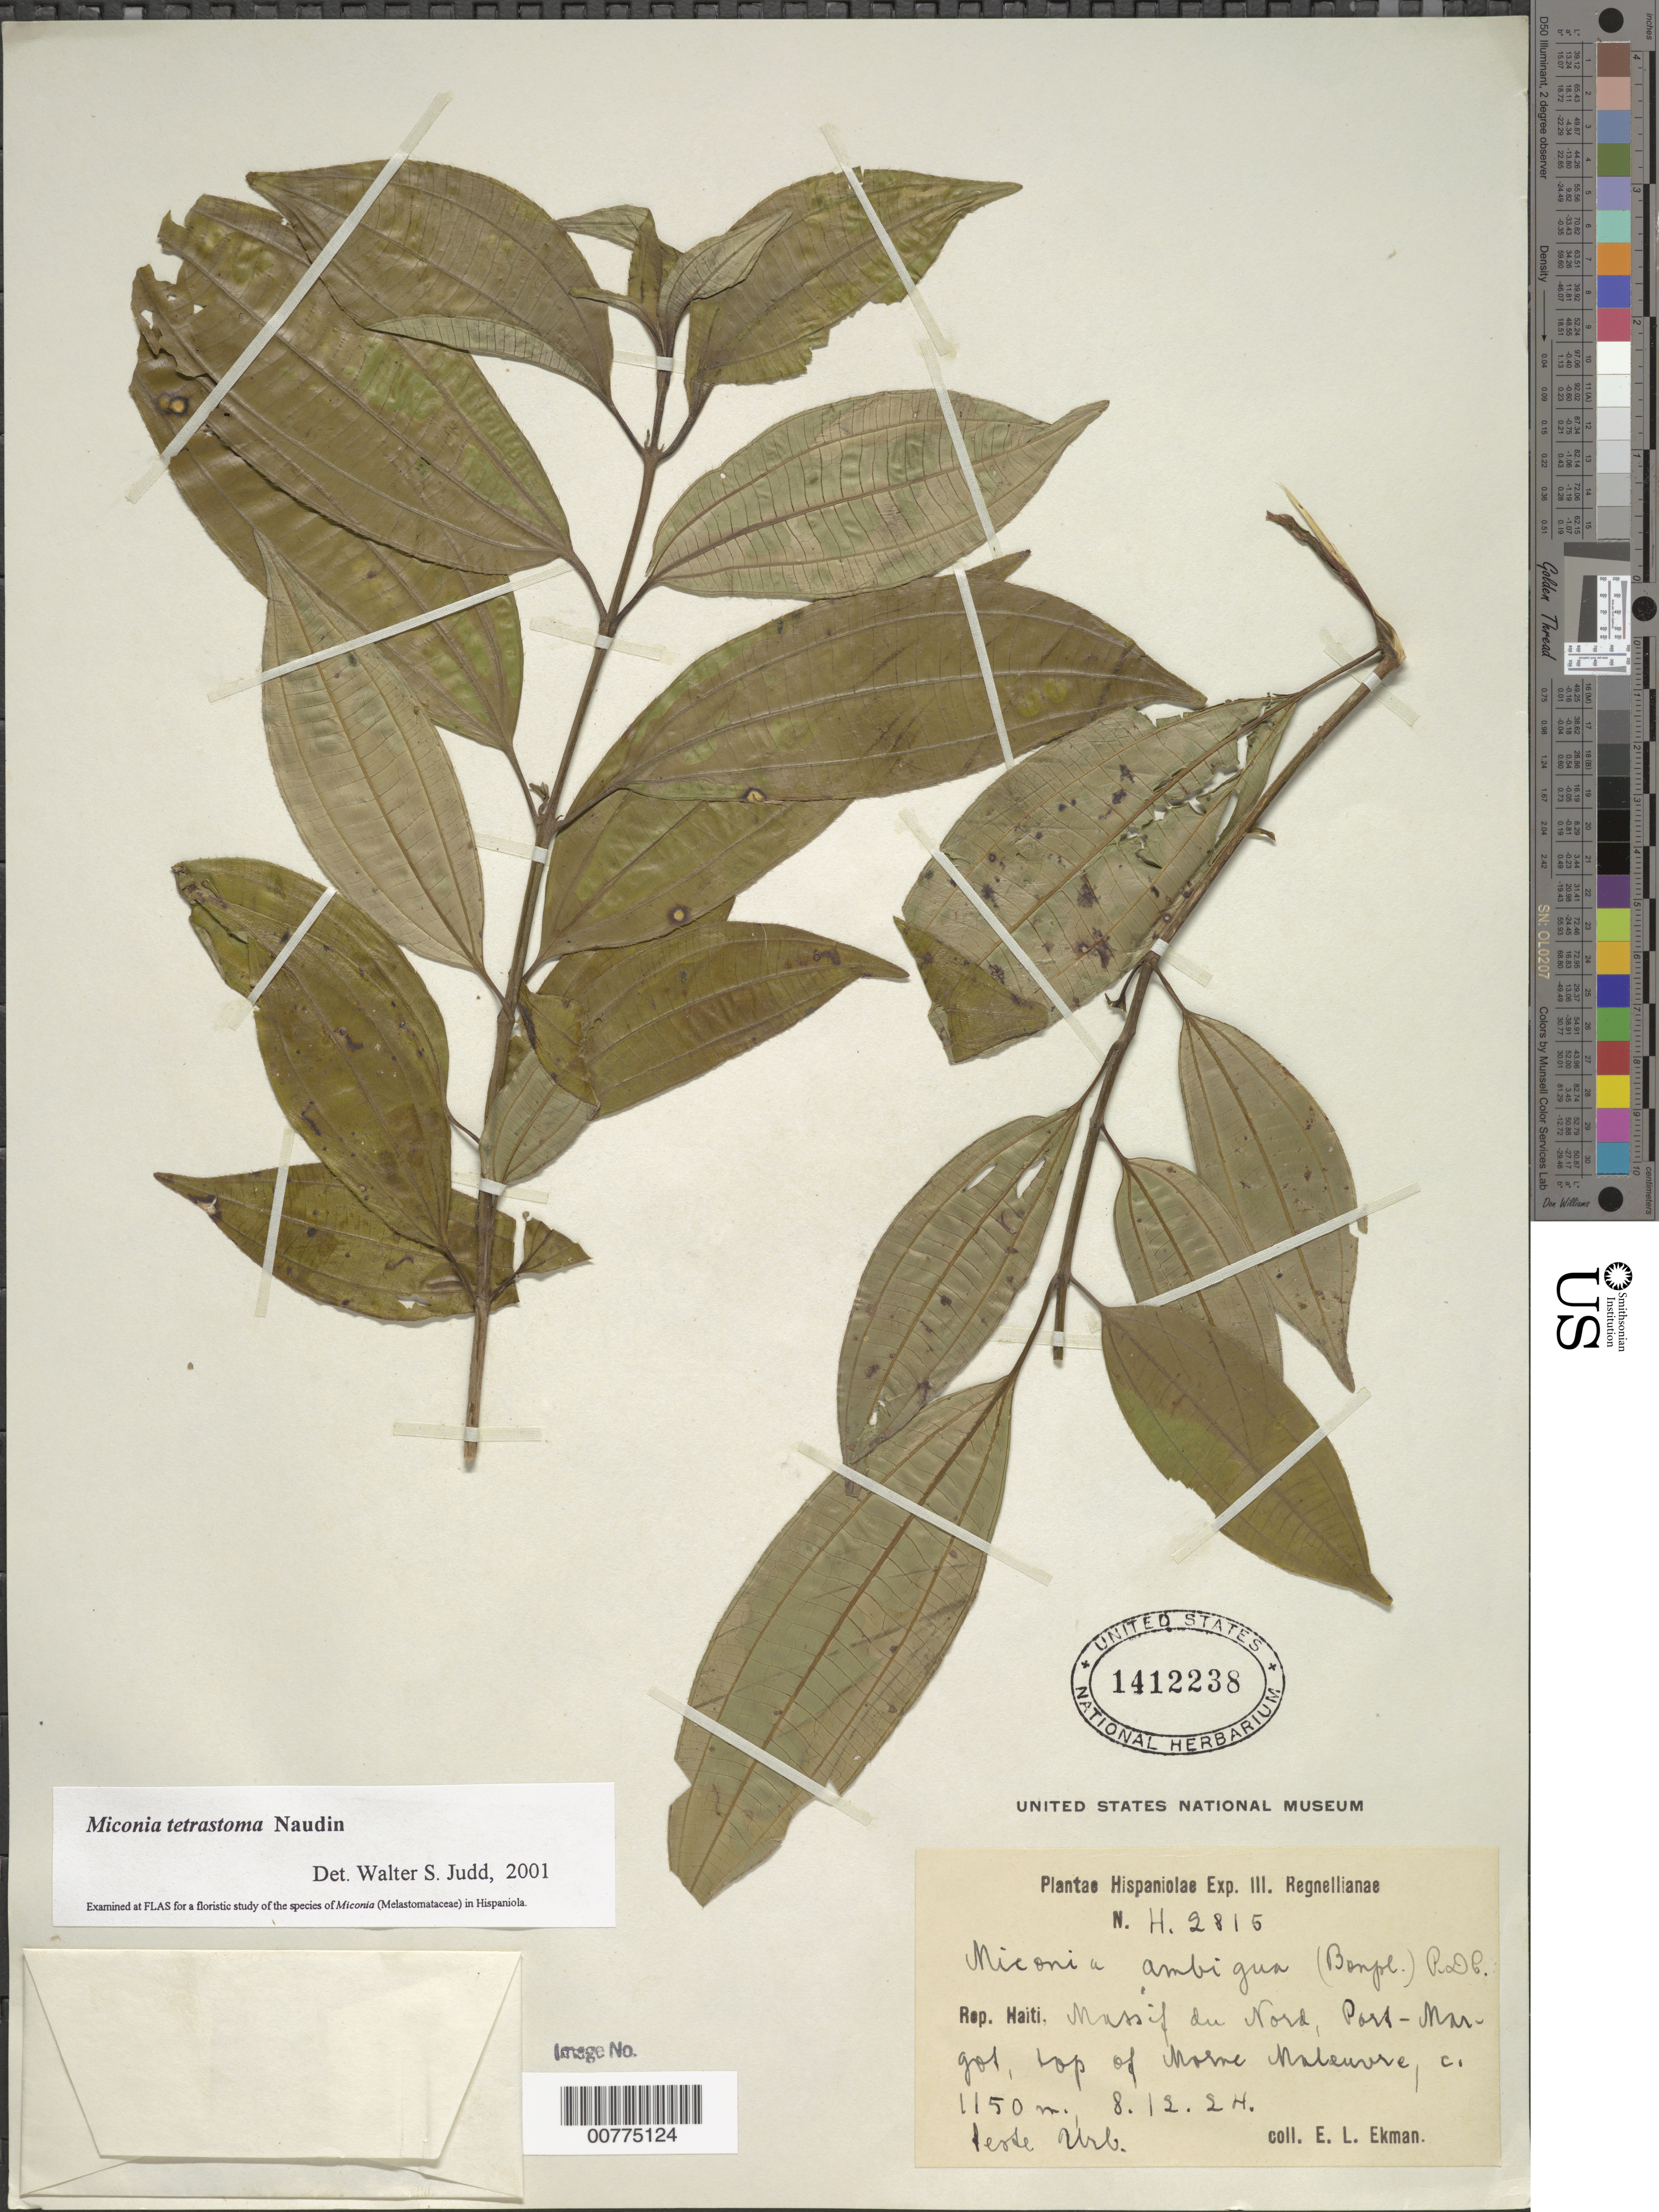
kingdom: Plantae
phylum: Tracheophyta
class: Magnoliopsida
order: Myrtales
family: Melastomataceae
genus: Miconia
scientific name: Miconia tetrastoma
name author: Naudin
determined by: Judd, Walter S.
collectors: E. L. Ekman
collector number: H 2815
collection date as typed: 08 Dec 1924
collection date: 1924-12-08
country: Haiti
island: Hispaniola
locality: Massif du Nord, Port-Margot, top of Morne Malauvre.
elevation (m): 1150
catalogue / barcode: US 1412238